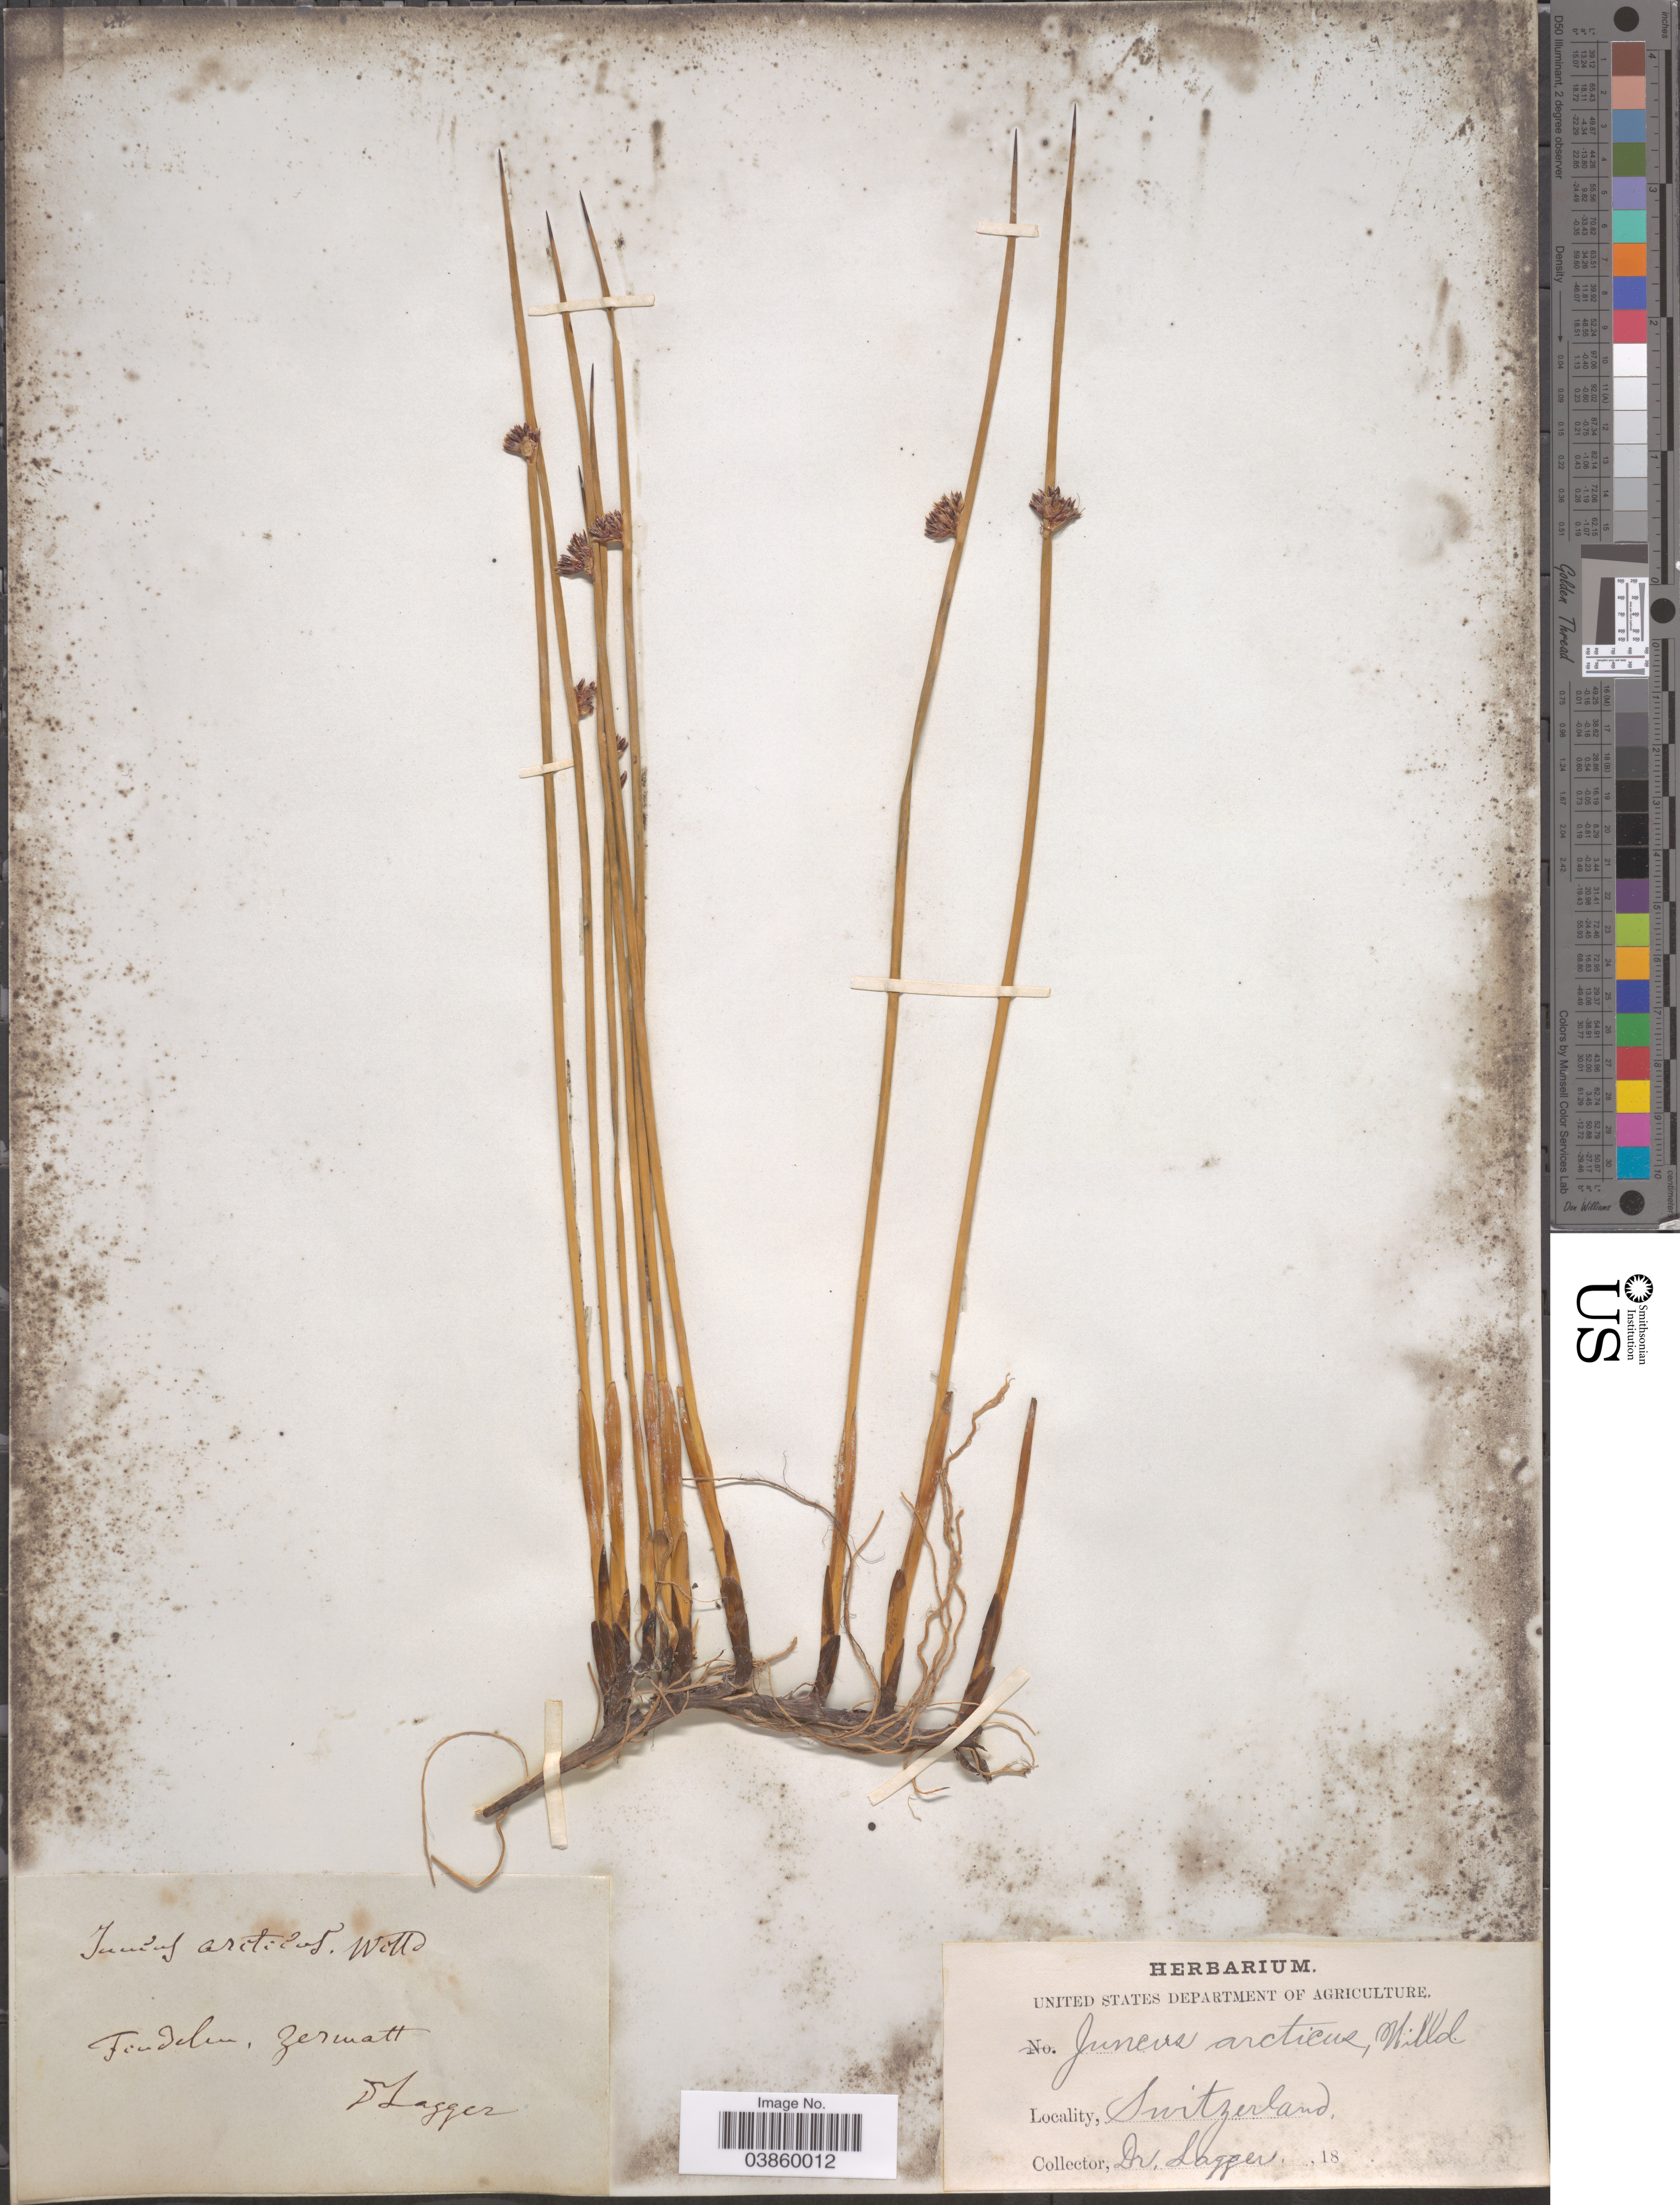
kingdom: Plantae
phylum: Tracheophyta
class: Liliopsida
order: Poales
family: Juncaceae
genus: Juncus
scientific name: Juncus arcticus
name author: Willd.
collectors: F. J. Lagger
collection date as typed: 18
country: Switzerland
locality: Findeln, Zermatt.